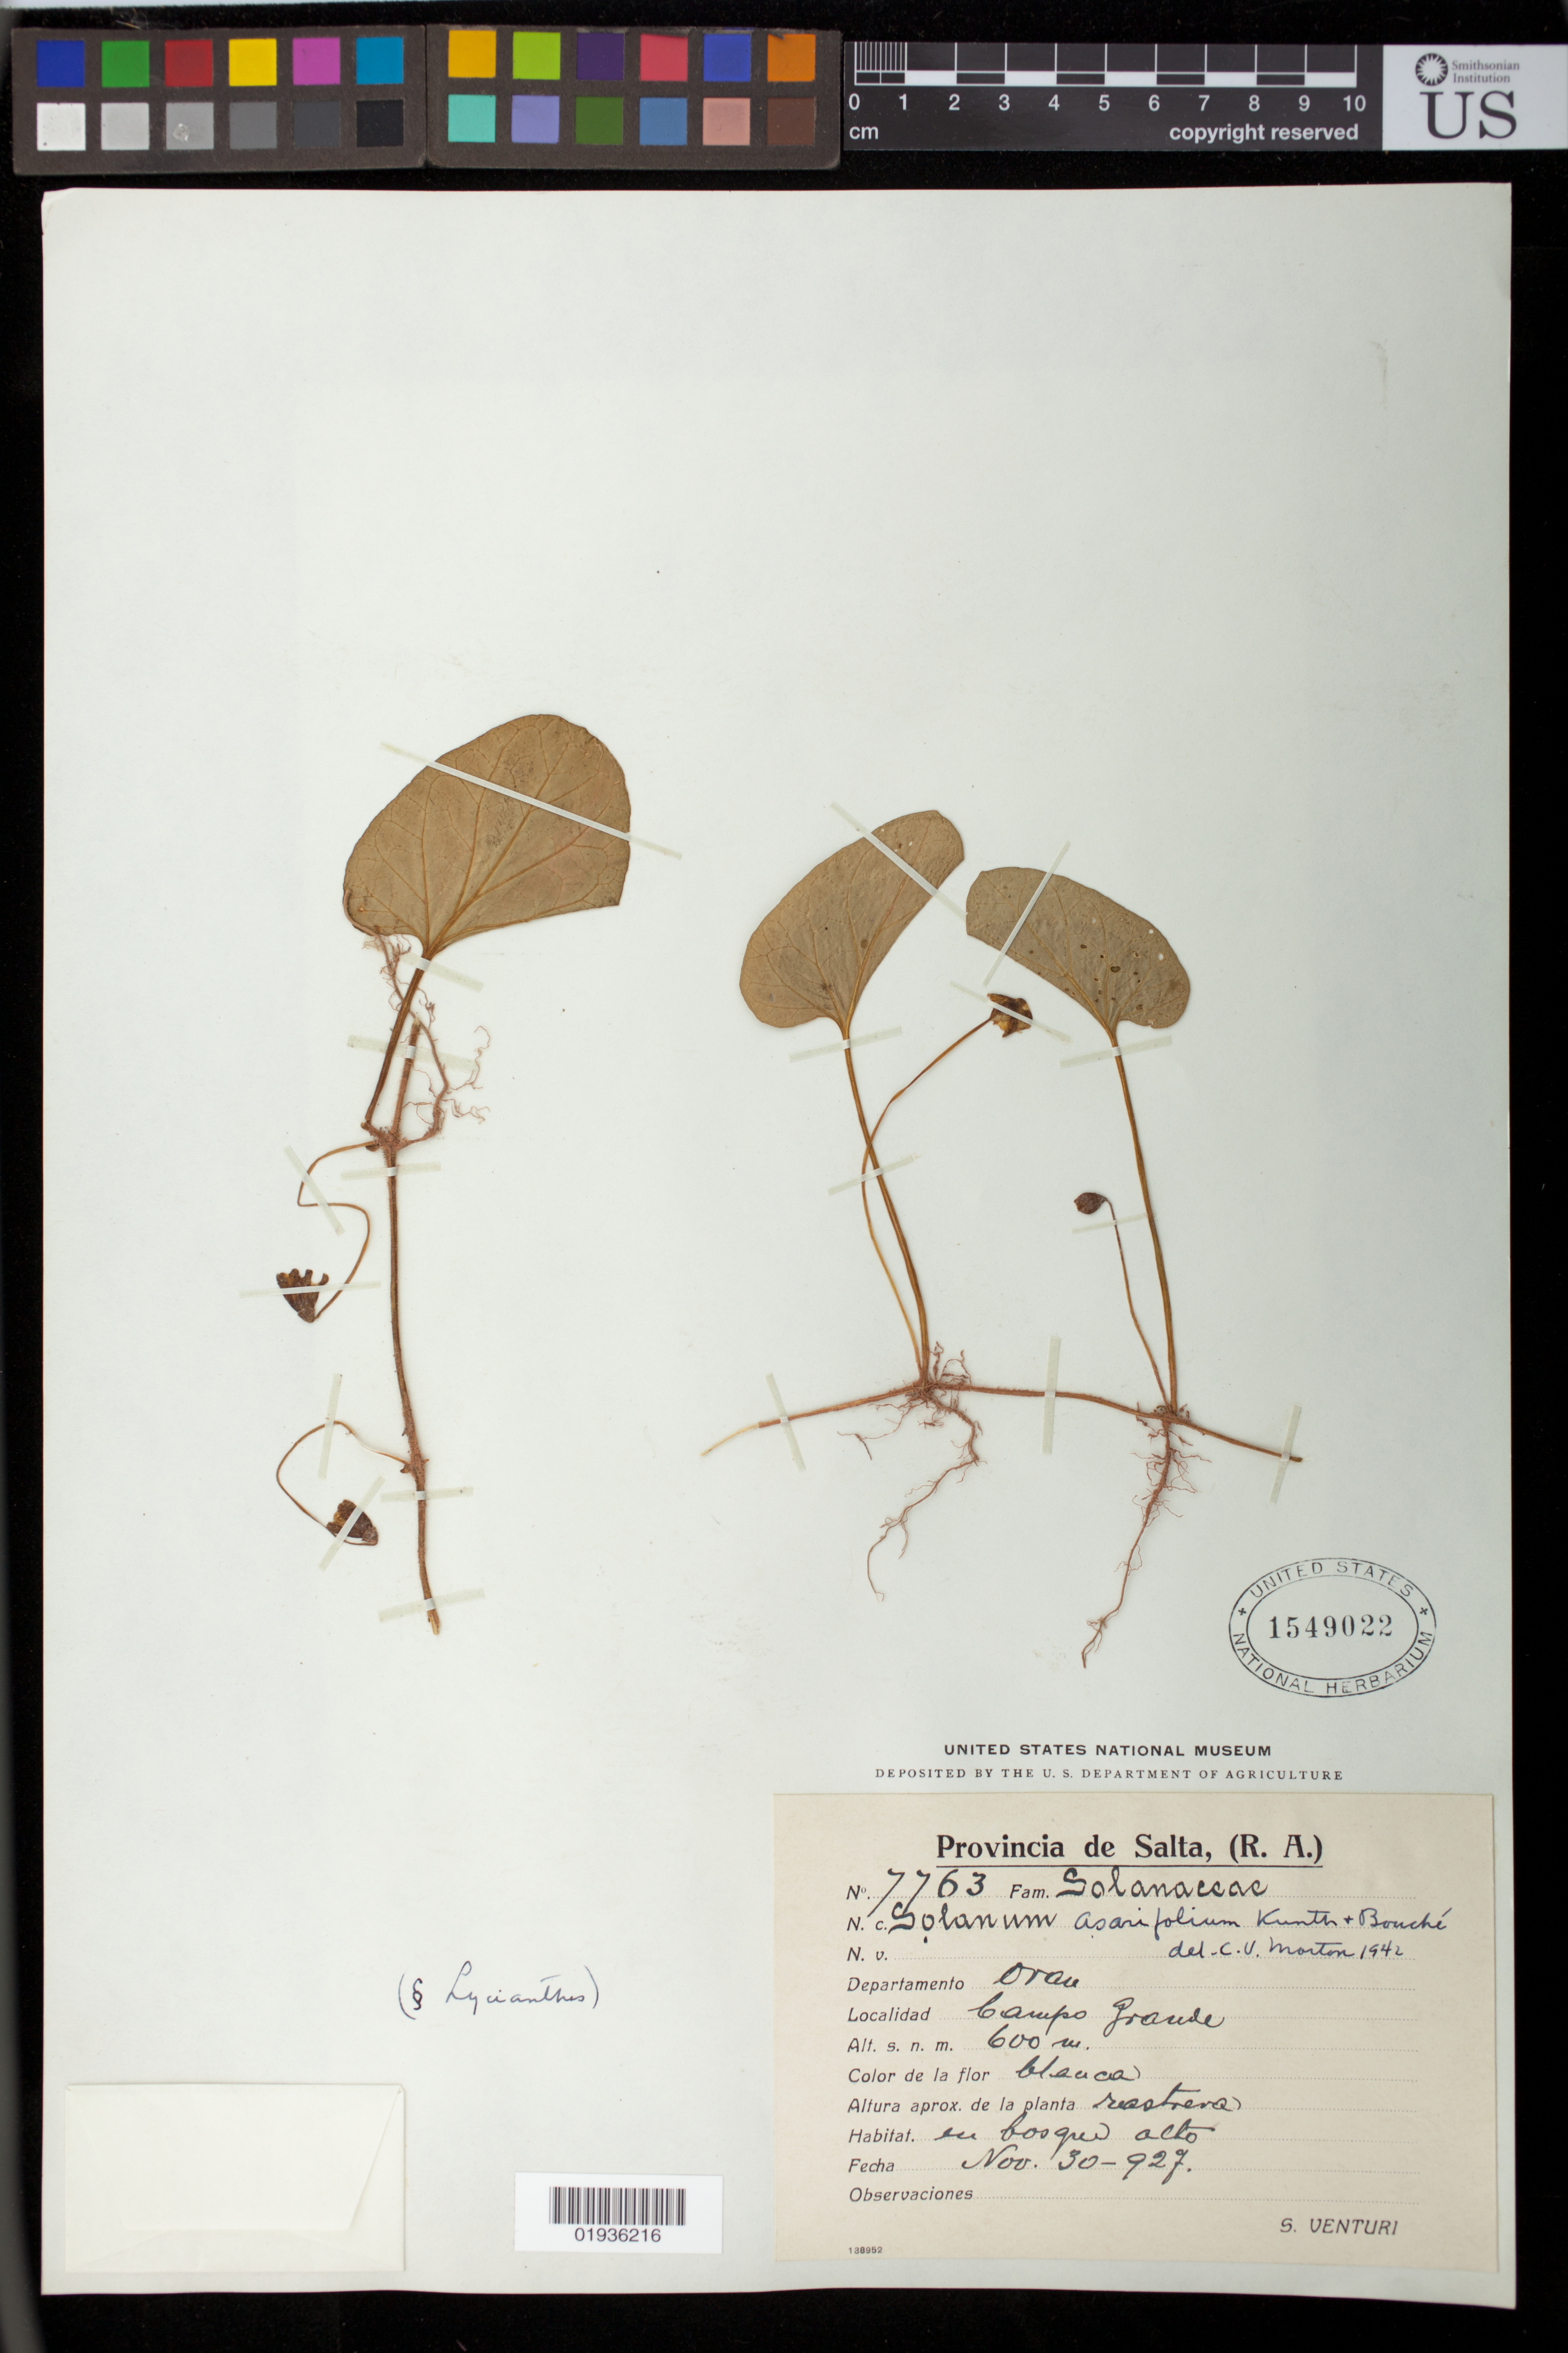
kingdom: Plantae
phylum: Tracheophyta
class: Magnoliopsida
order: Solanales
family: Solanaceae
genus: Lycianthes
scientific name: Lycianthes asarifolia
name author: (Kunth & C.D. Bouché) Bitter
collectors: S. Venturi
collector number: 7763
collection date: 1927-11-30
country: Argentina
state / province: Salta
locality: Campo Grande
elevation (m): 600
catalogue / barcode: US 1549022